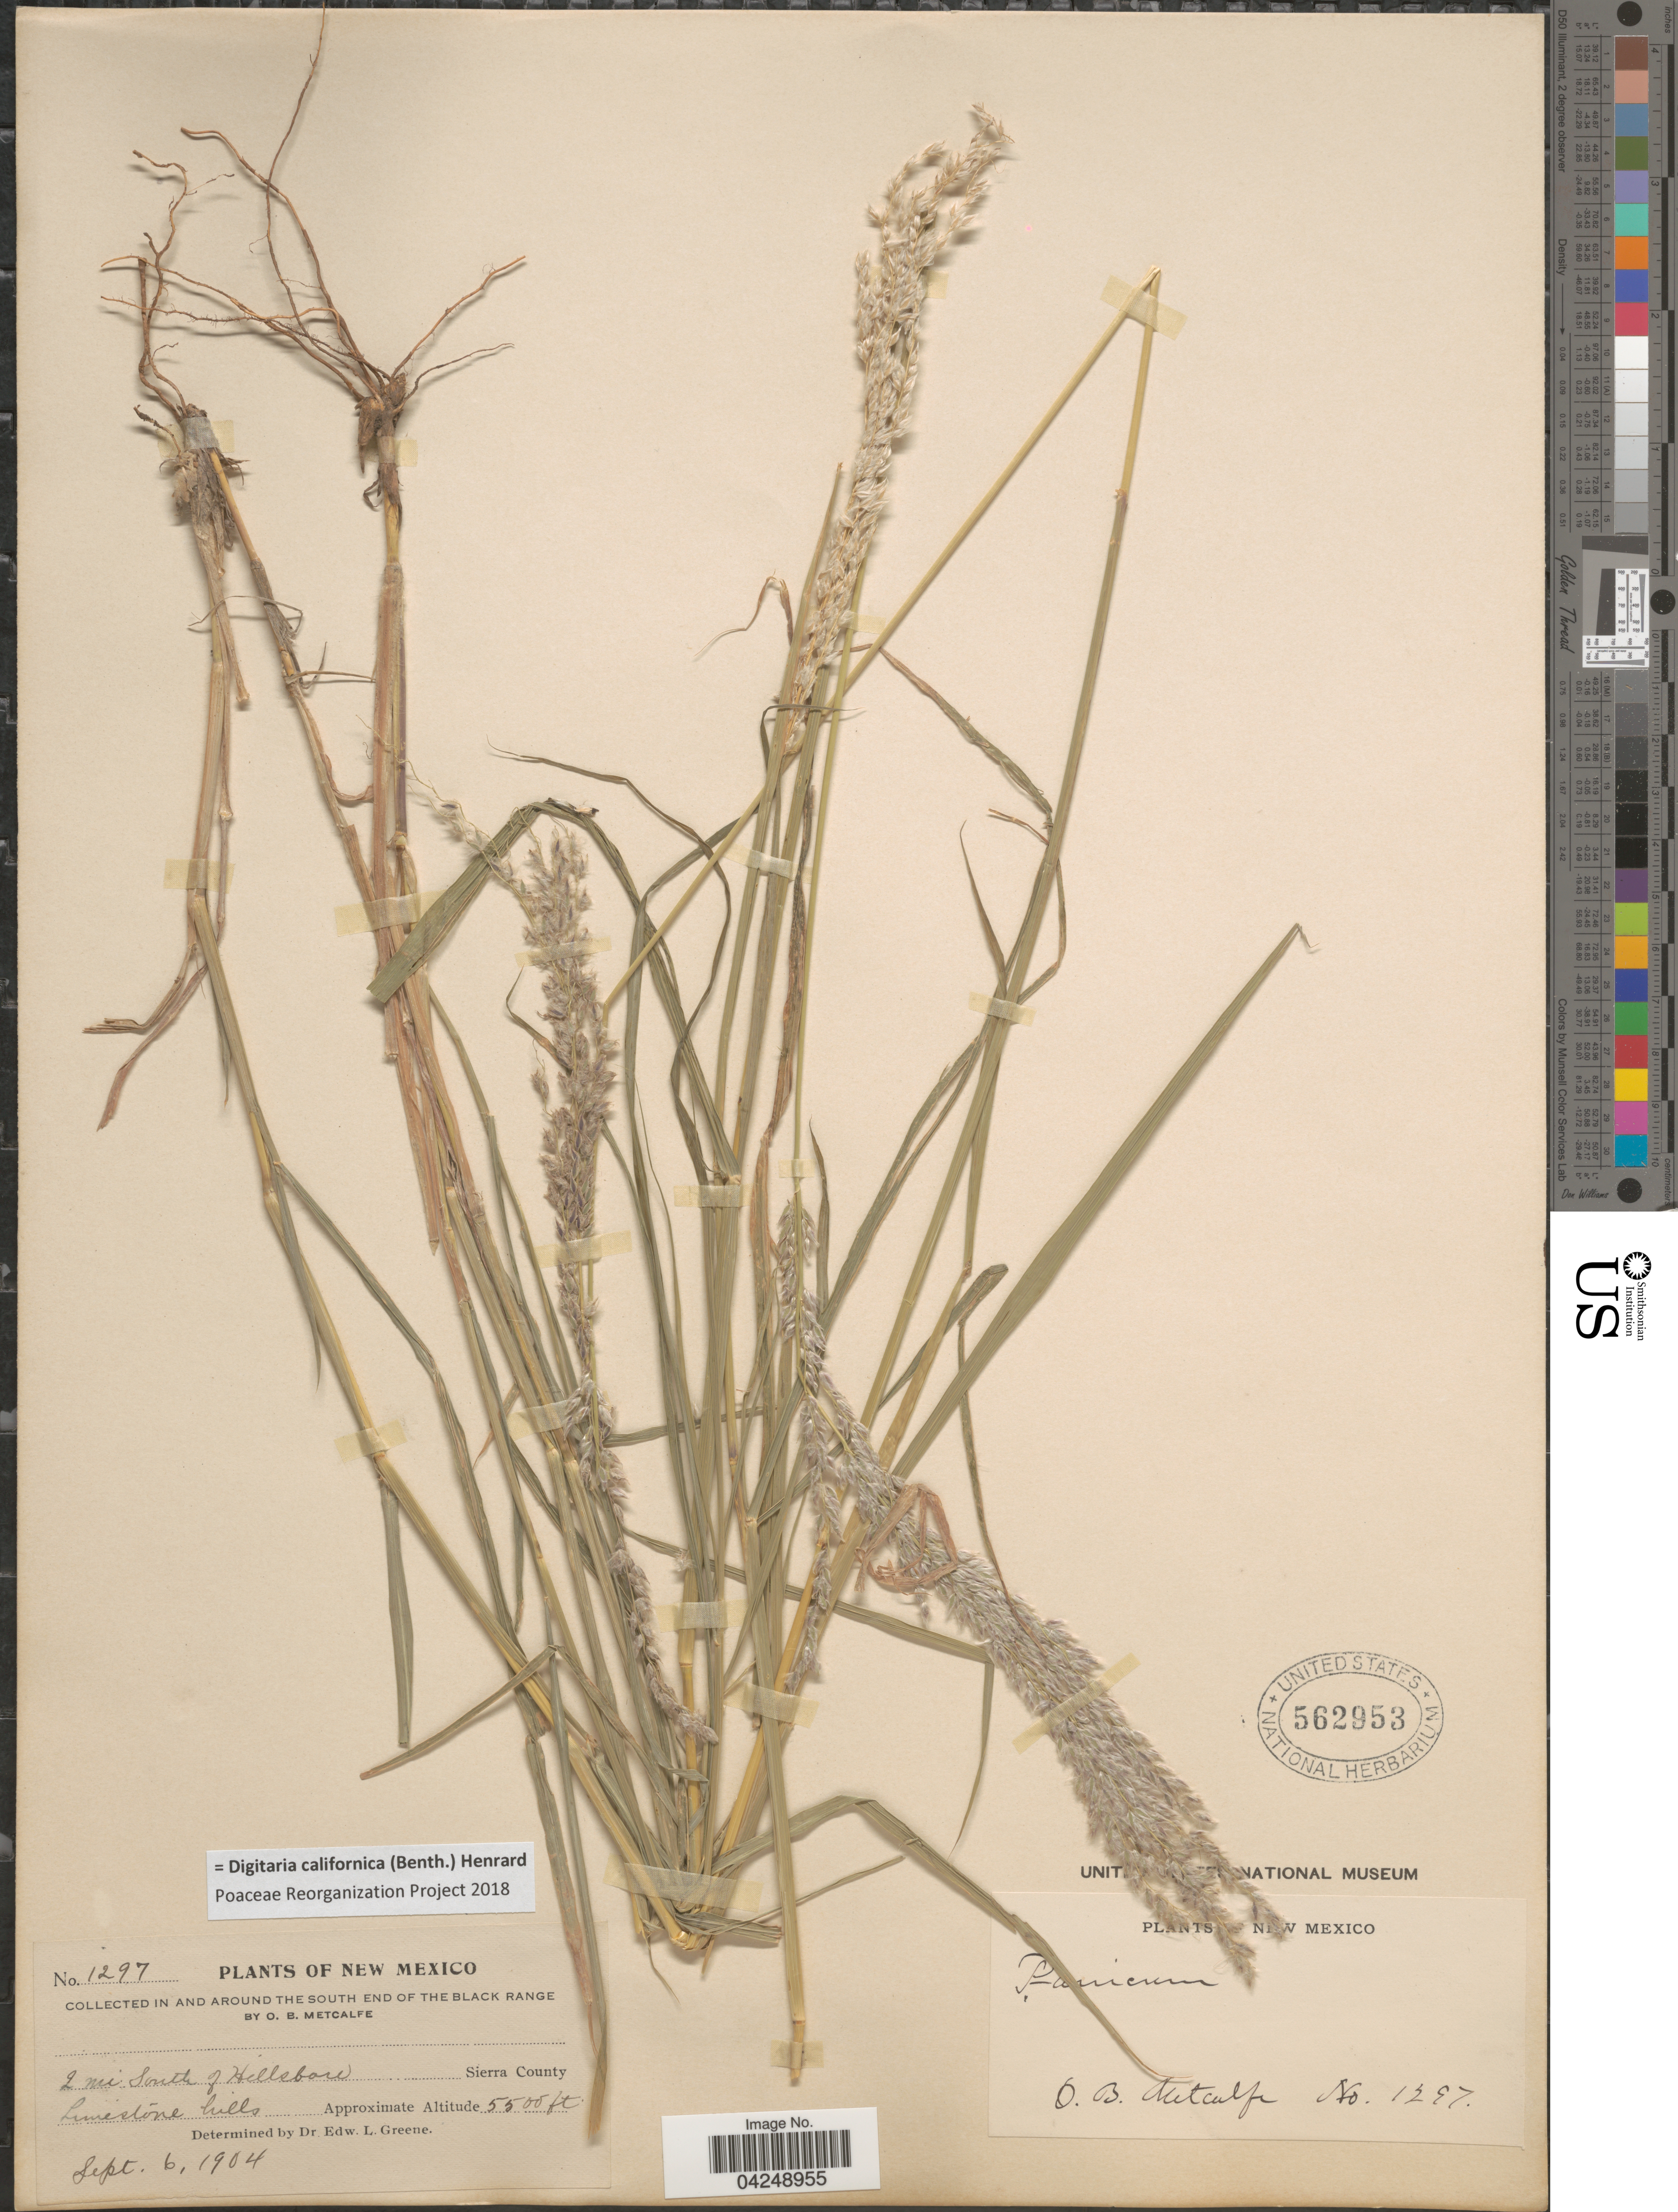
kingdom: Plantae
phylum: Tracheophyta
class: Liliopsida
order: Poales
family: Poaceae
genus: Digitaria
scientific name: Digitaria californica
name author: (Benth.) Henr.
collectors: O. B. Metcalfe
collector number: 1297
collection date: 1904-09-06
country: United States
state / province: New Mexico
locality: In and around the South end of The Black Range. 2 mi. south of Hillsboro. Sierra County. Limestone hills.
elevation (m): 1676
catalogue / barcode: US 562953